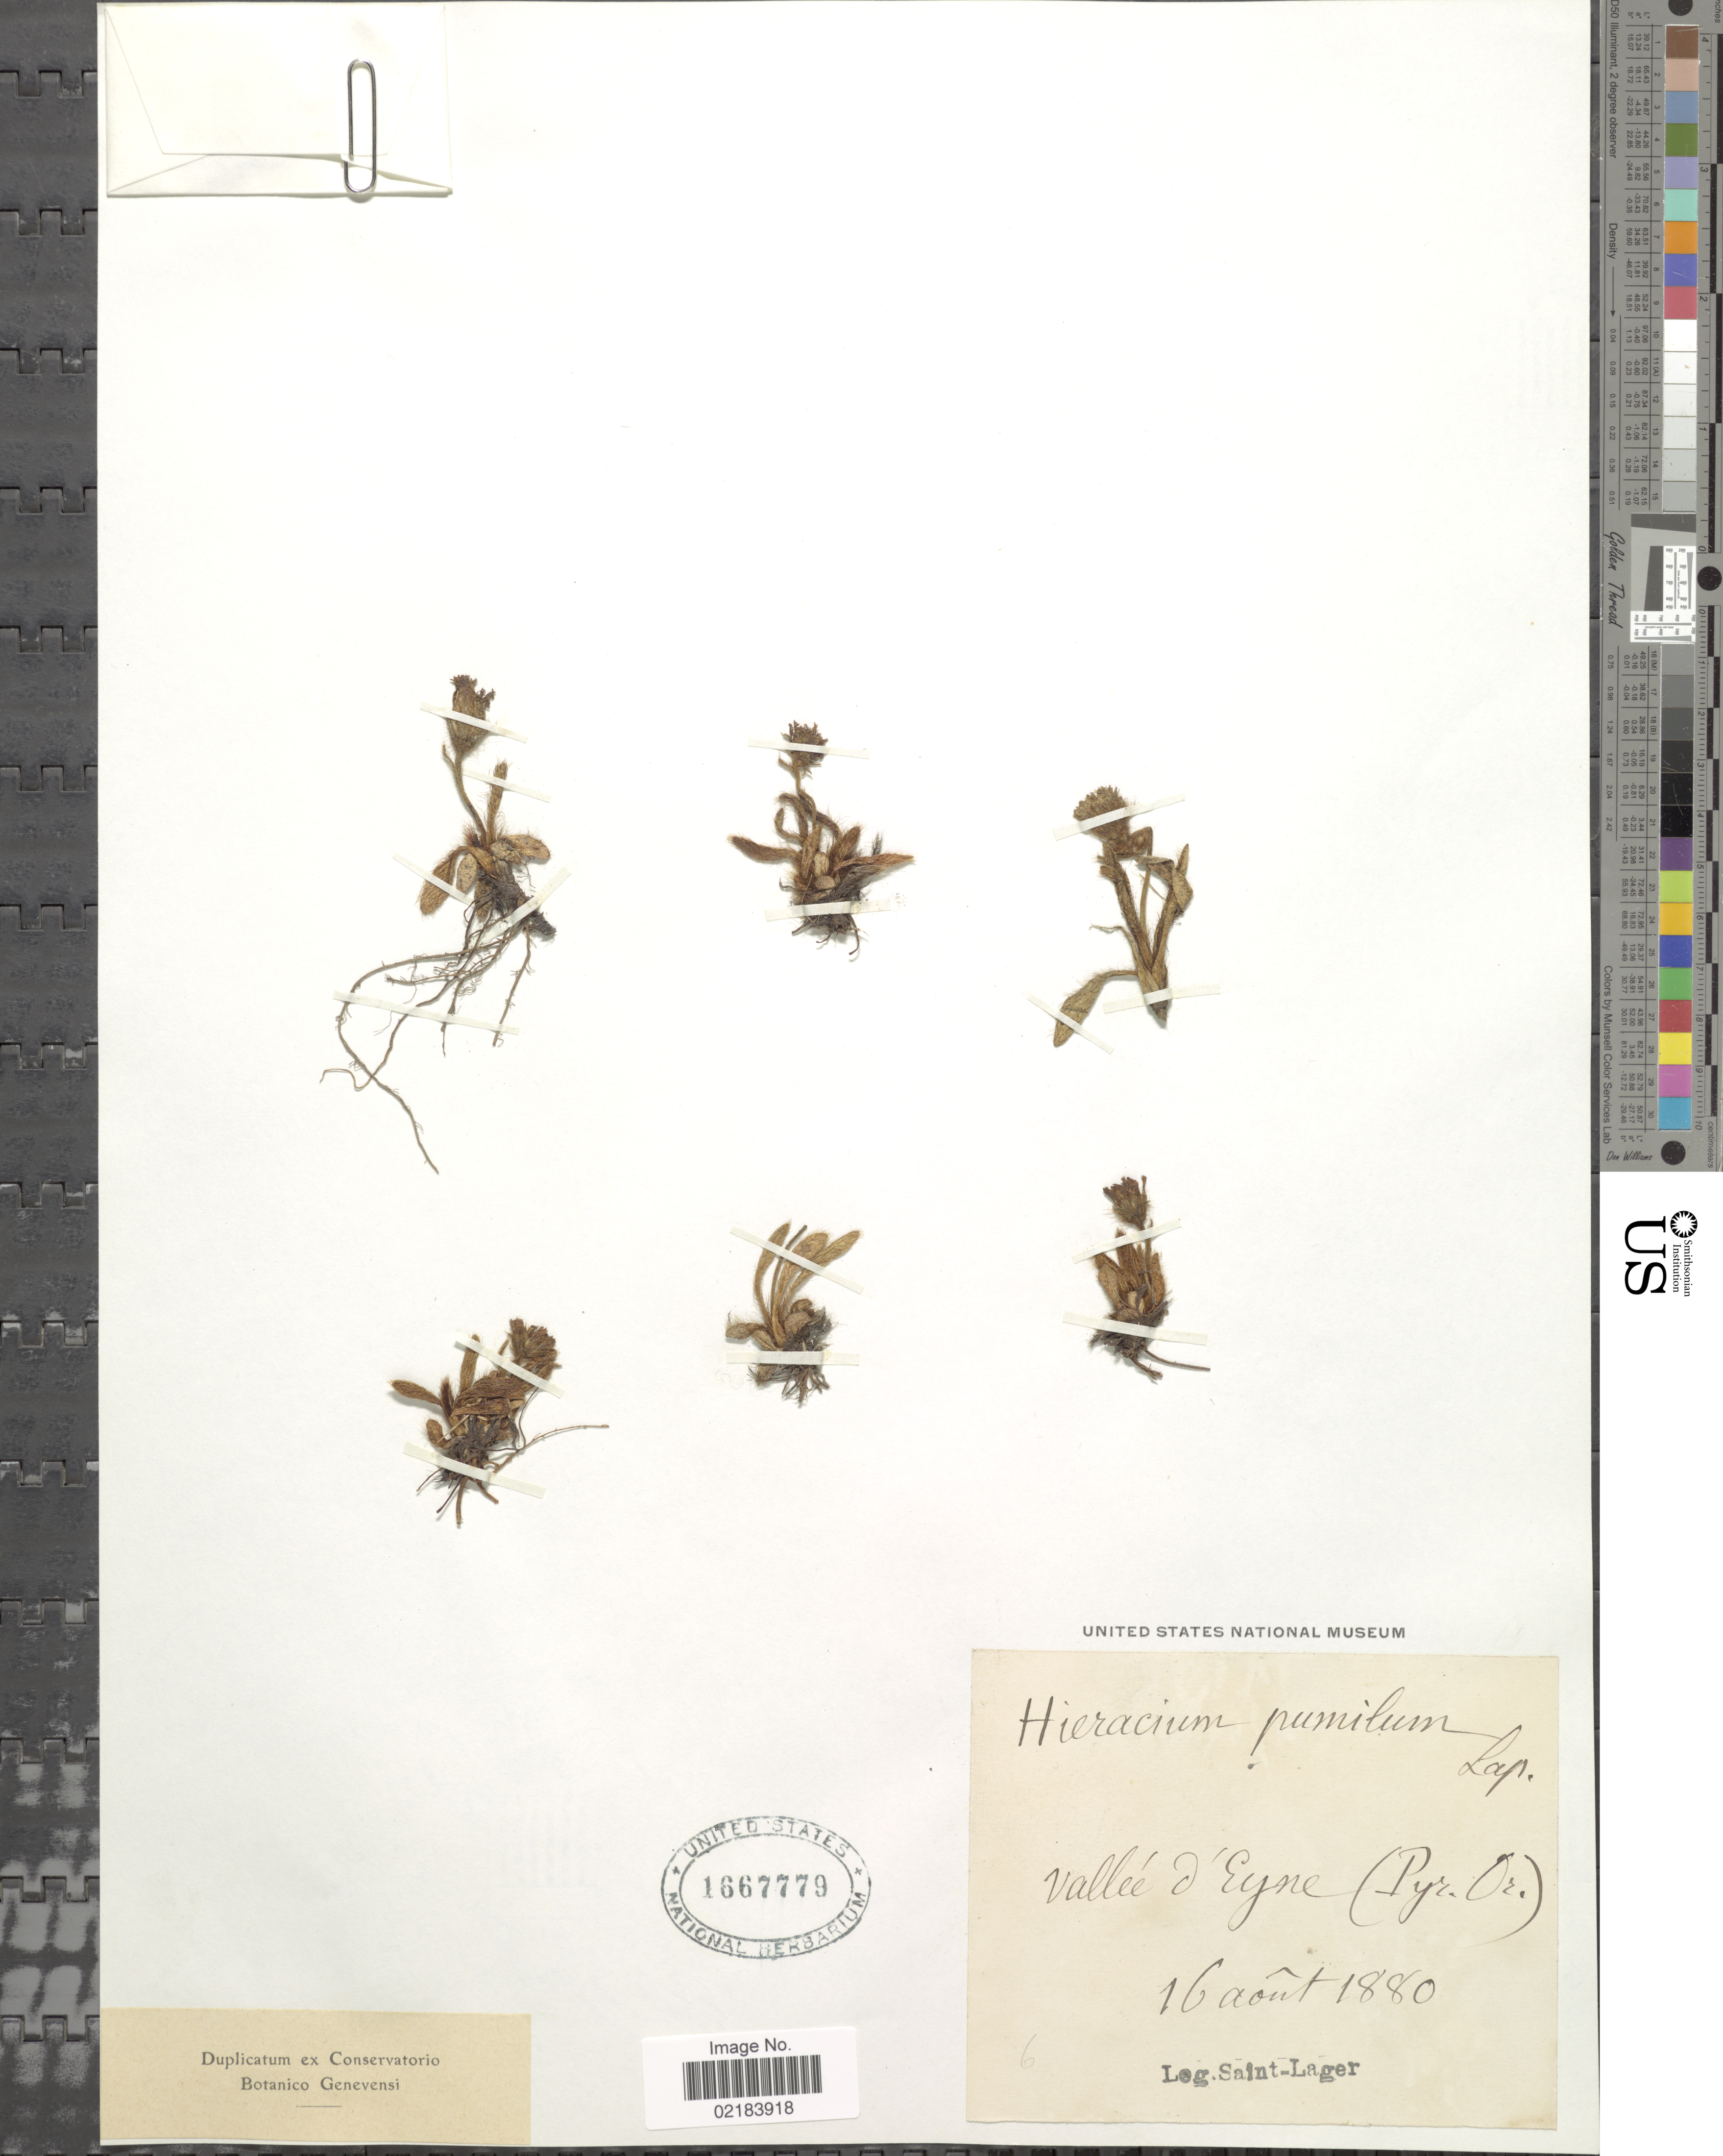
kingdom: Plantae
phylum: Tracheophyta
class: Magnoliopsida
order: Asterales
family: Asteraceae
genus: Pilosella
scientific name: Pilosella breviscapa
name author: (DC.) Soják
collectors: Saint-Lager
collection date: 1880-08-16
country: France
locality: Vallee d'Eyne (Pyr.Or)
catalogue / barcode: US 166779